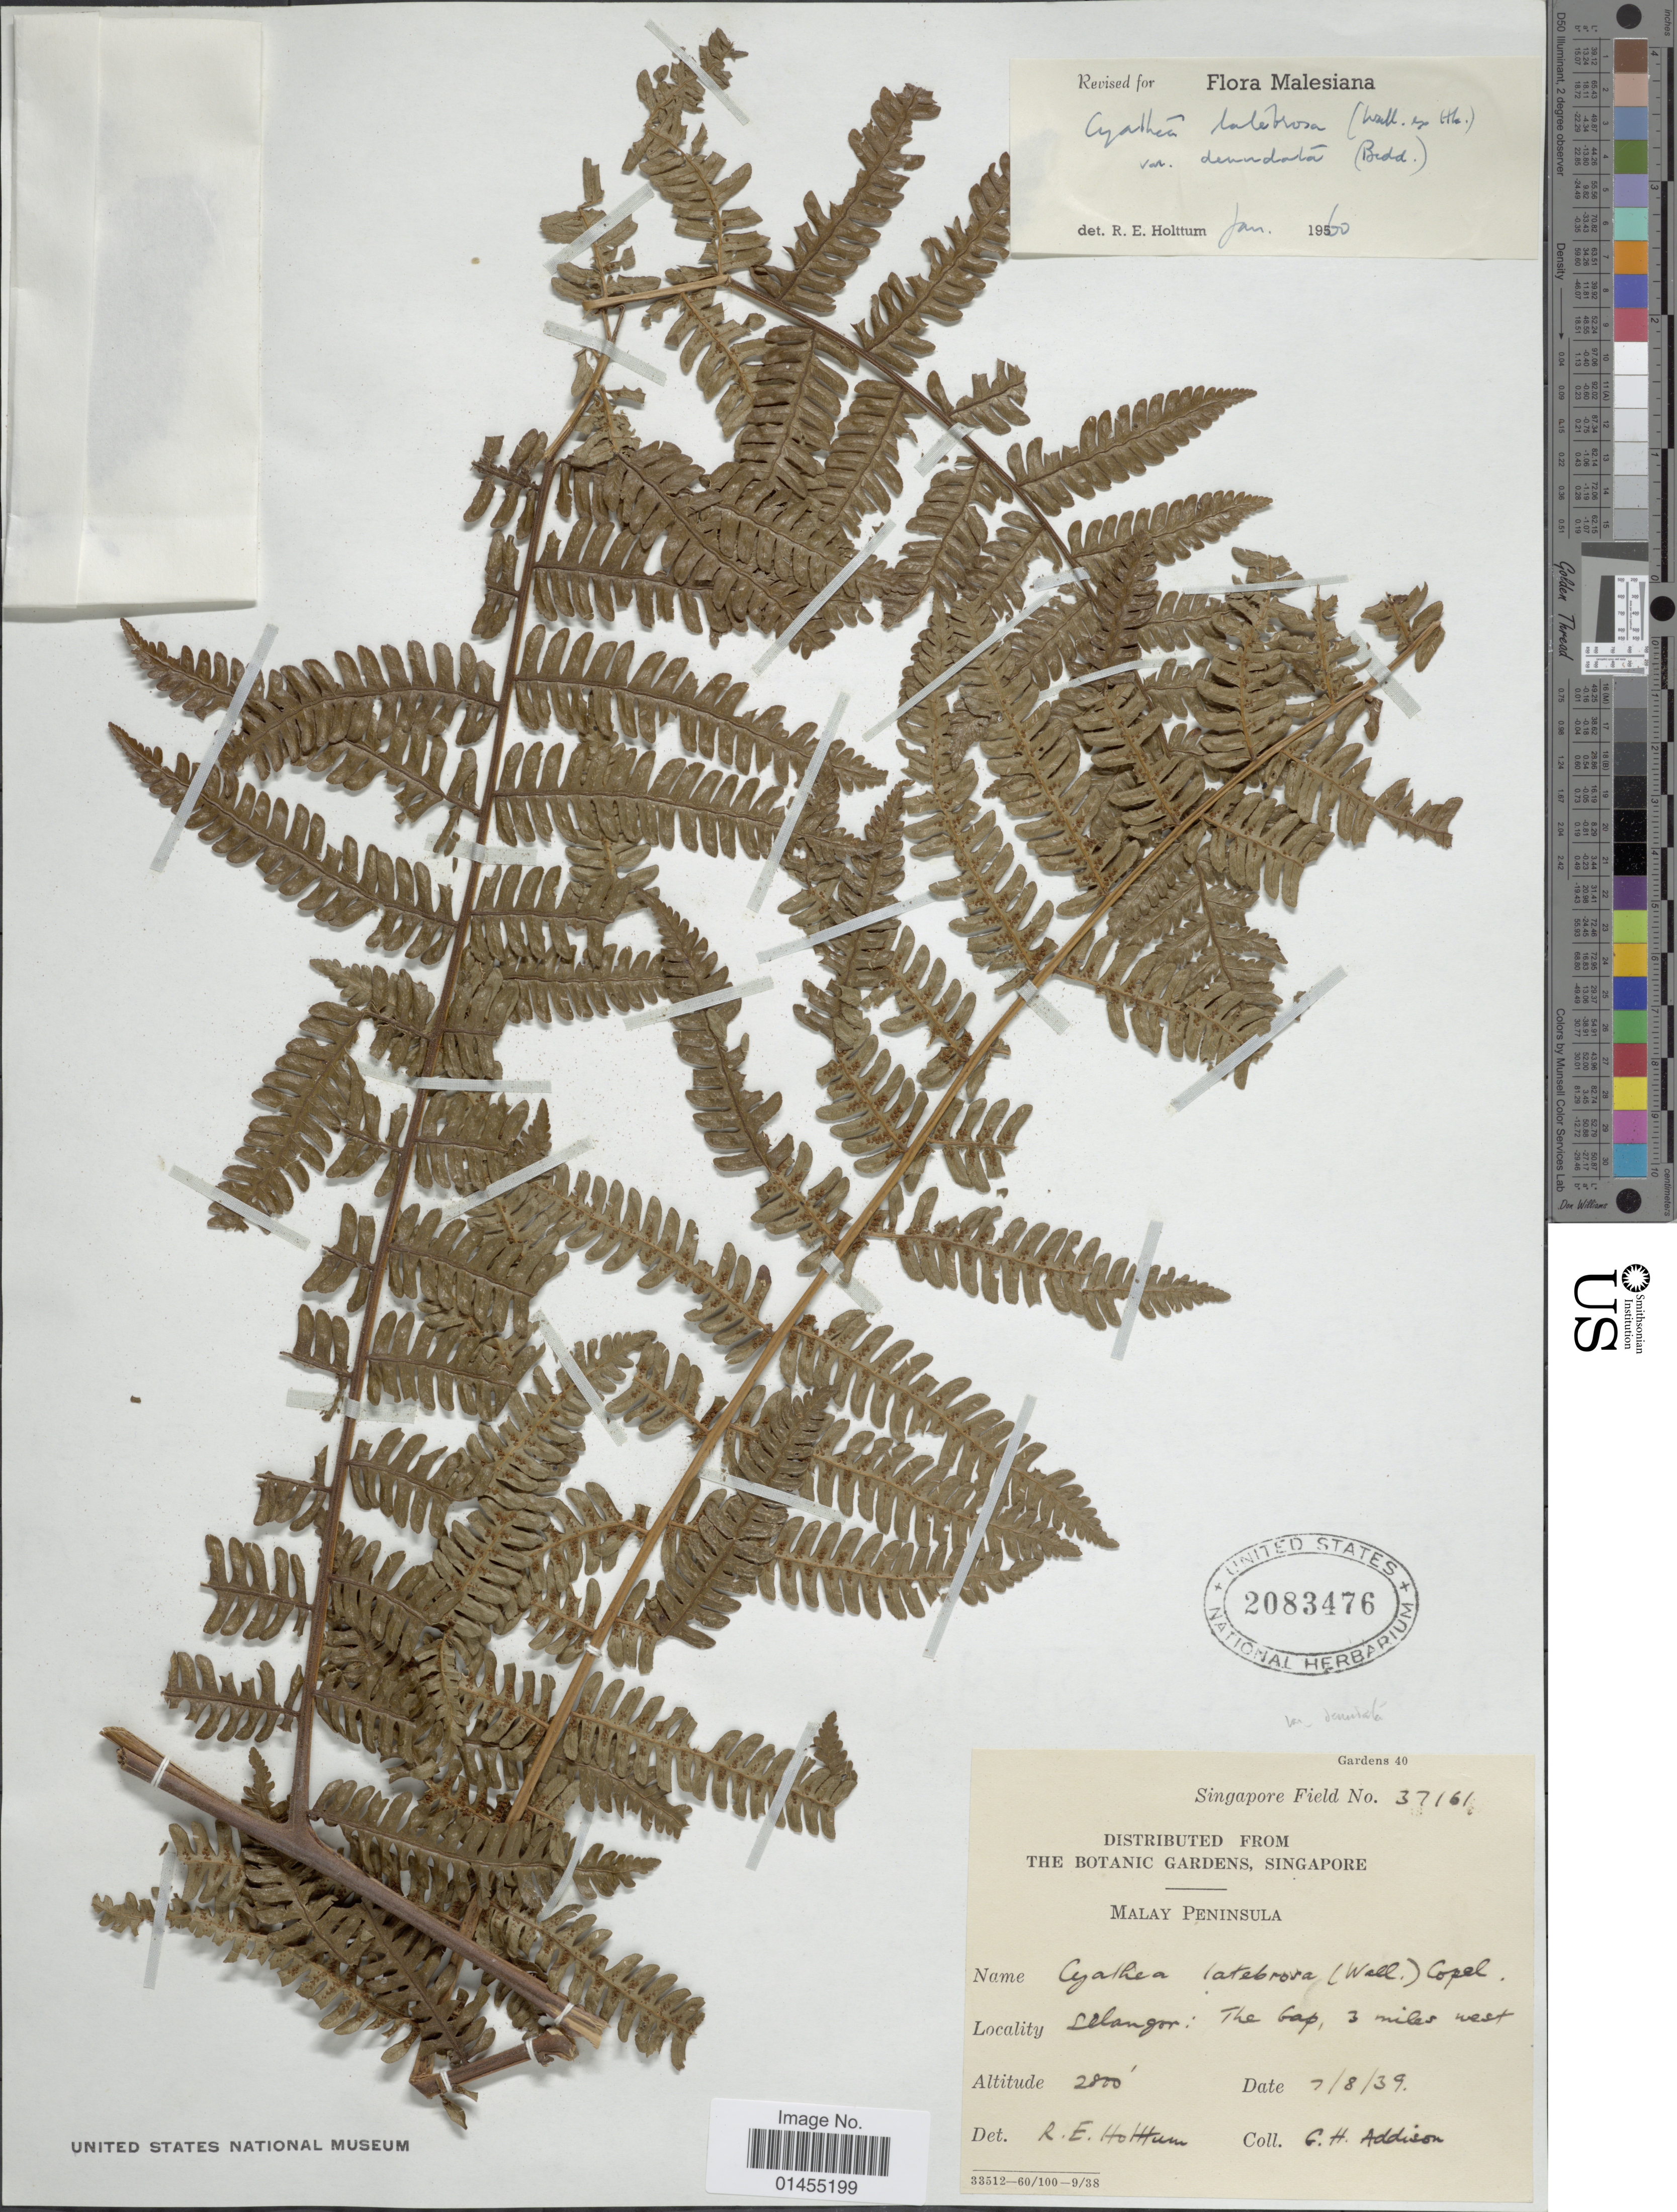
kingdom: Plantae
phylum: Tracheophyta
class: Polypodiopsida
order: Cyatheales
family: Cyatheaceae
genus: Alsophila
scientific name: Alsophila borneensis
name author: (Copel.) R.M. Tryon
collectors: G. Addison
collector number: Singapore Field 37161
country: Malaysia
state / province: Selangor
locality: Malay Peninsula, The Gap, 3 miles west.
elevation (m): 853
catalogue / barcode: US 2083476